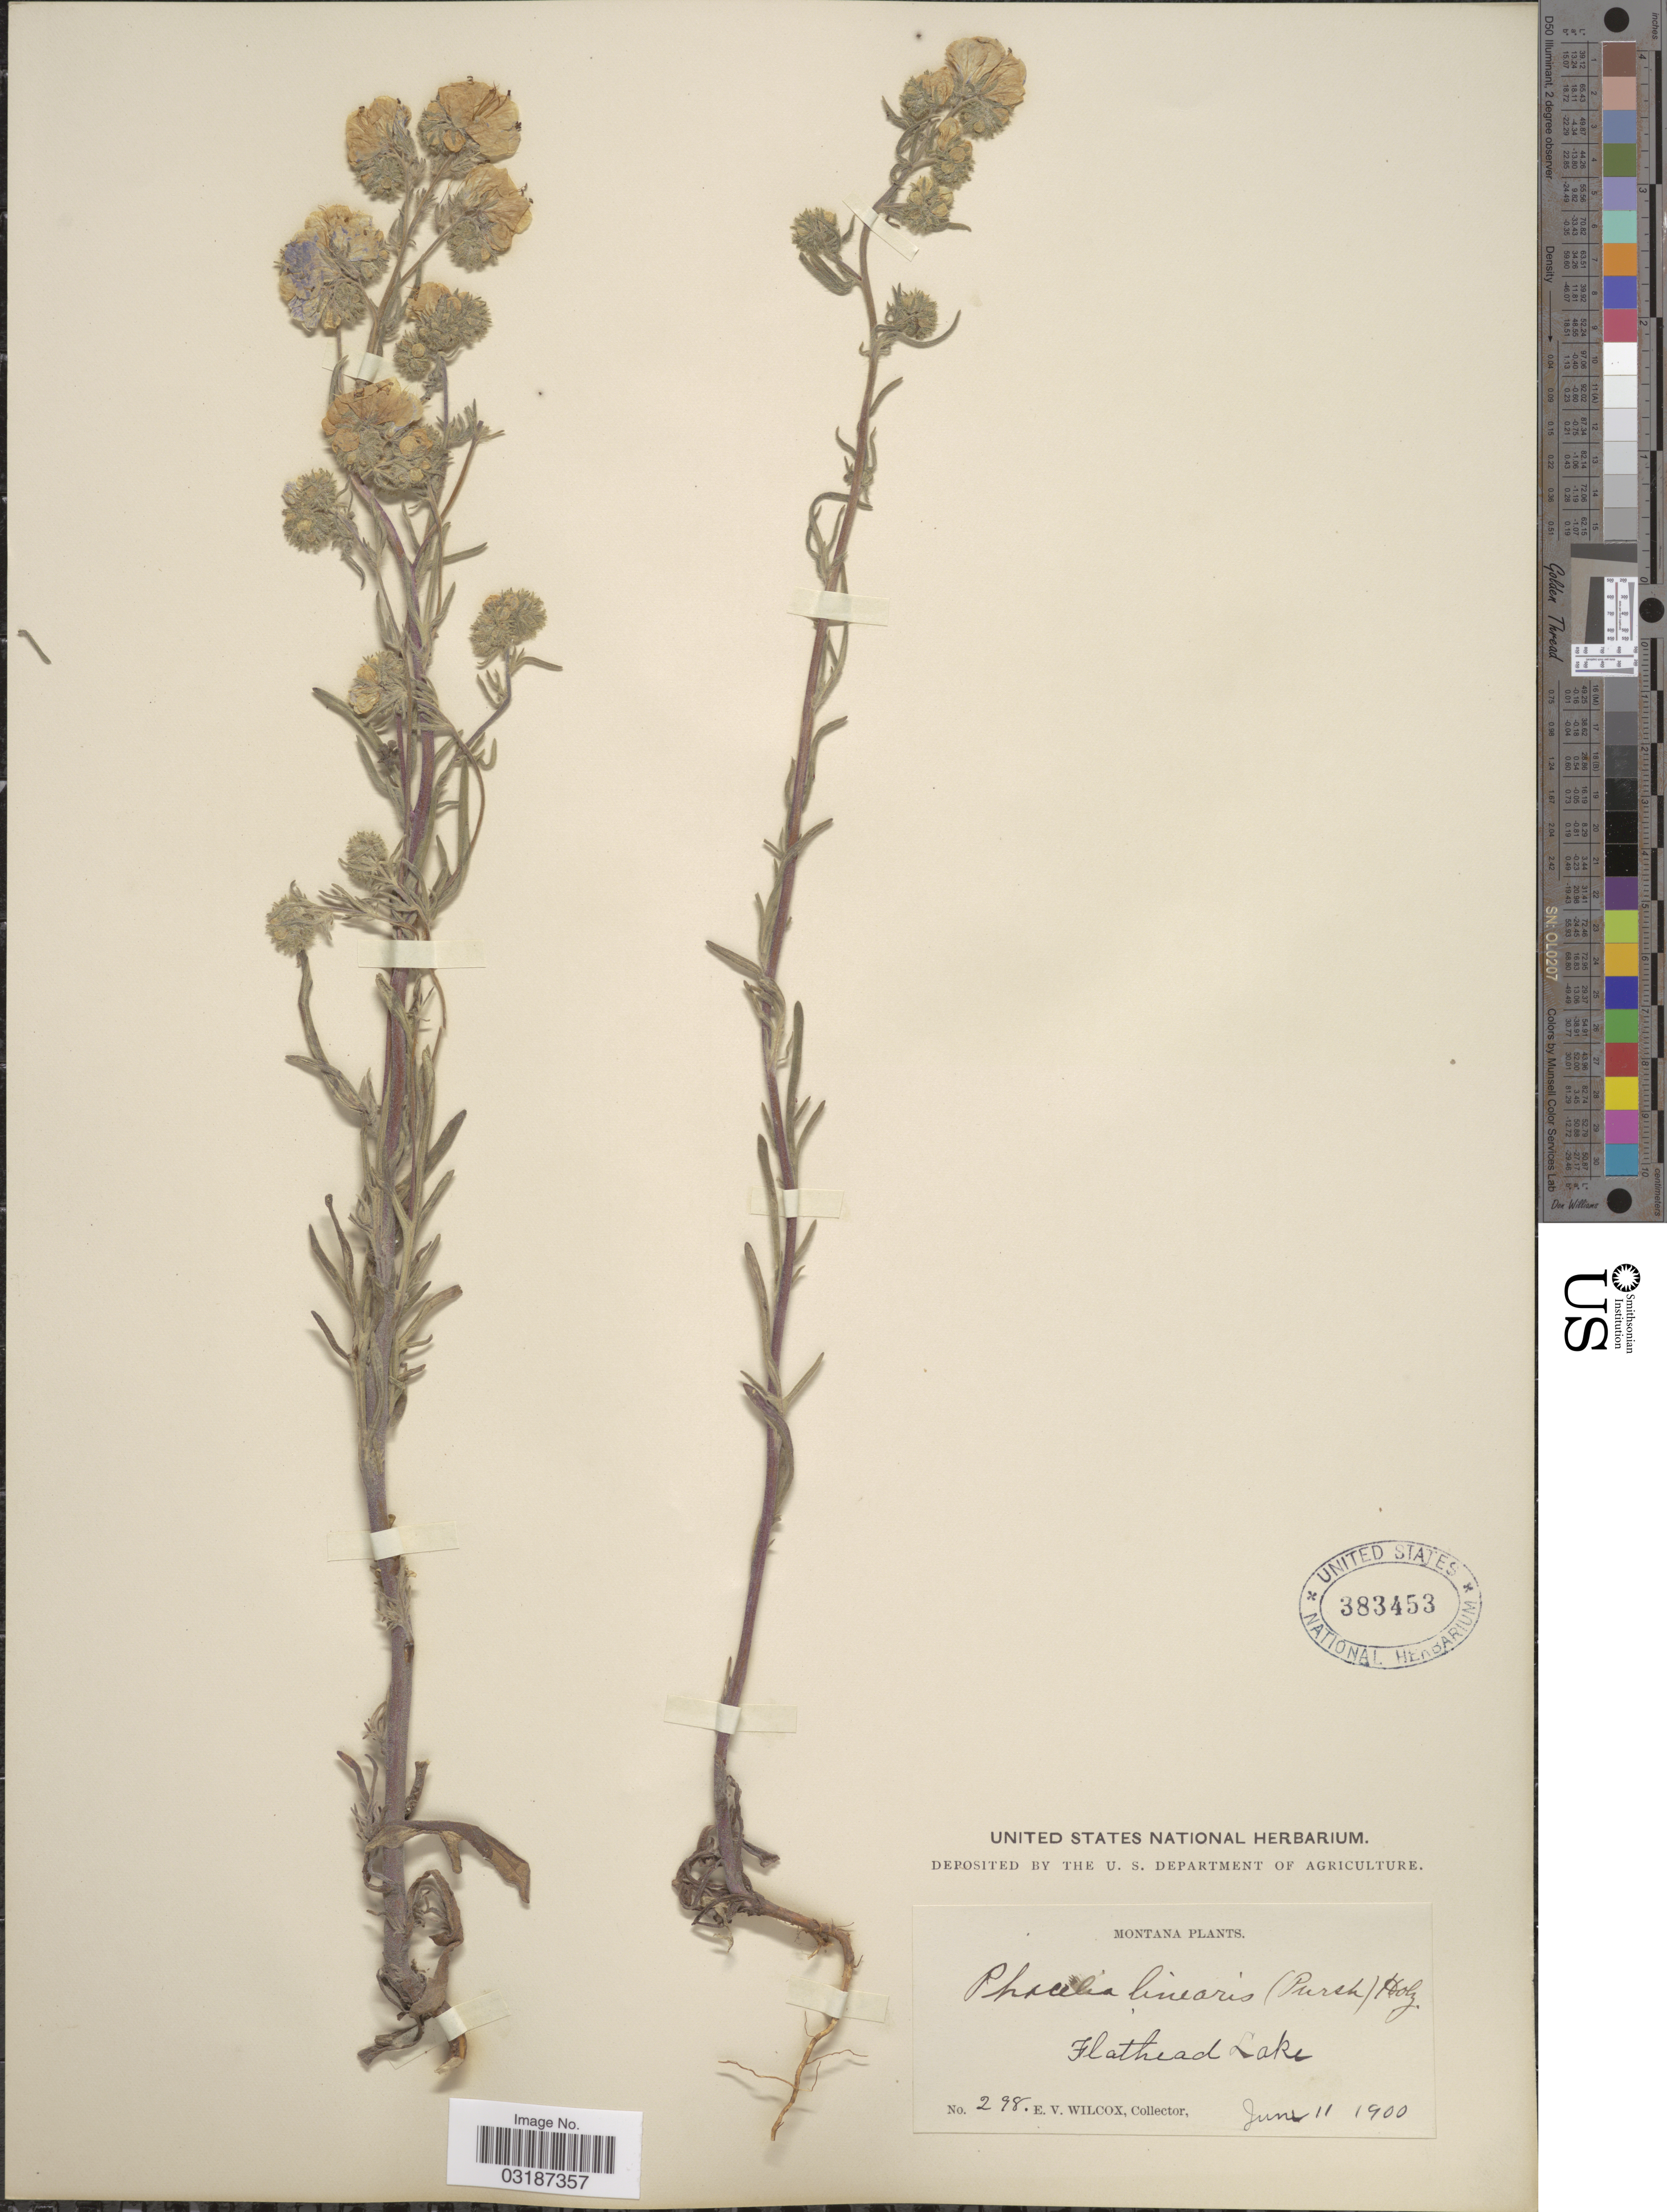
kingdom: Plantae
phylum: Tracheophyta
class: Magnoliopsida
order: Boraginales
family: Hydrophyllaceae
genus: Phacelia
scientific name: Phacelia linearis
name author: (Pursh) Holz.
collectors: E. V. Wilcox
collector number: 298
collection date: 1900-06-11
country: United States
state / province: Montana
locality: Flathead Lake.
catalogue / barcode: US 383453